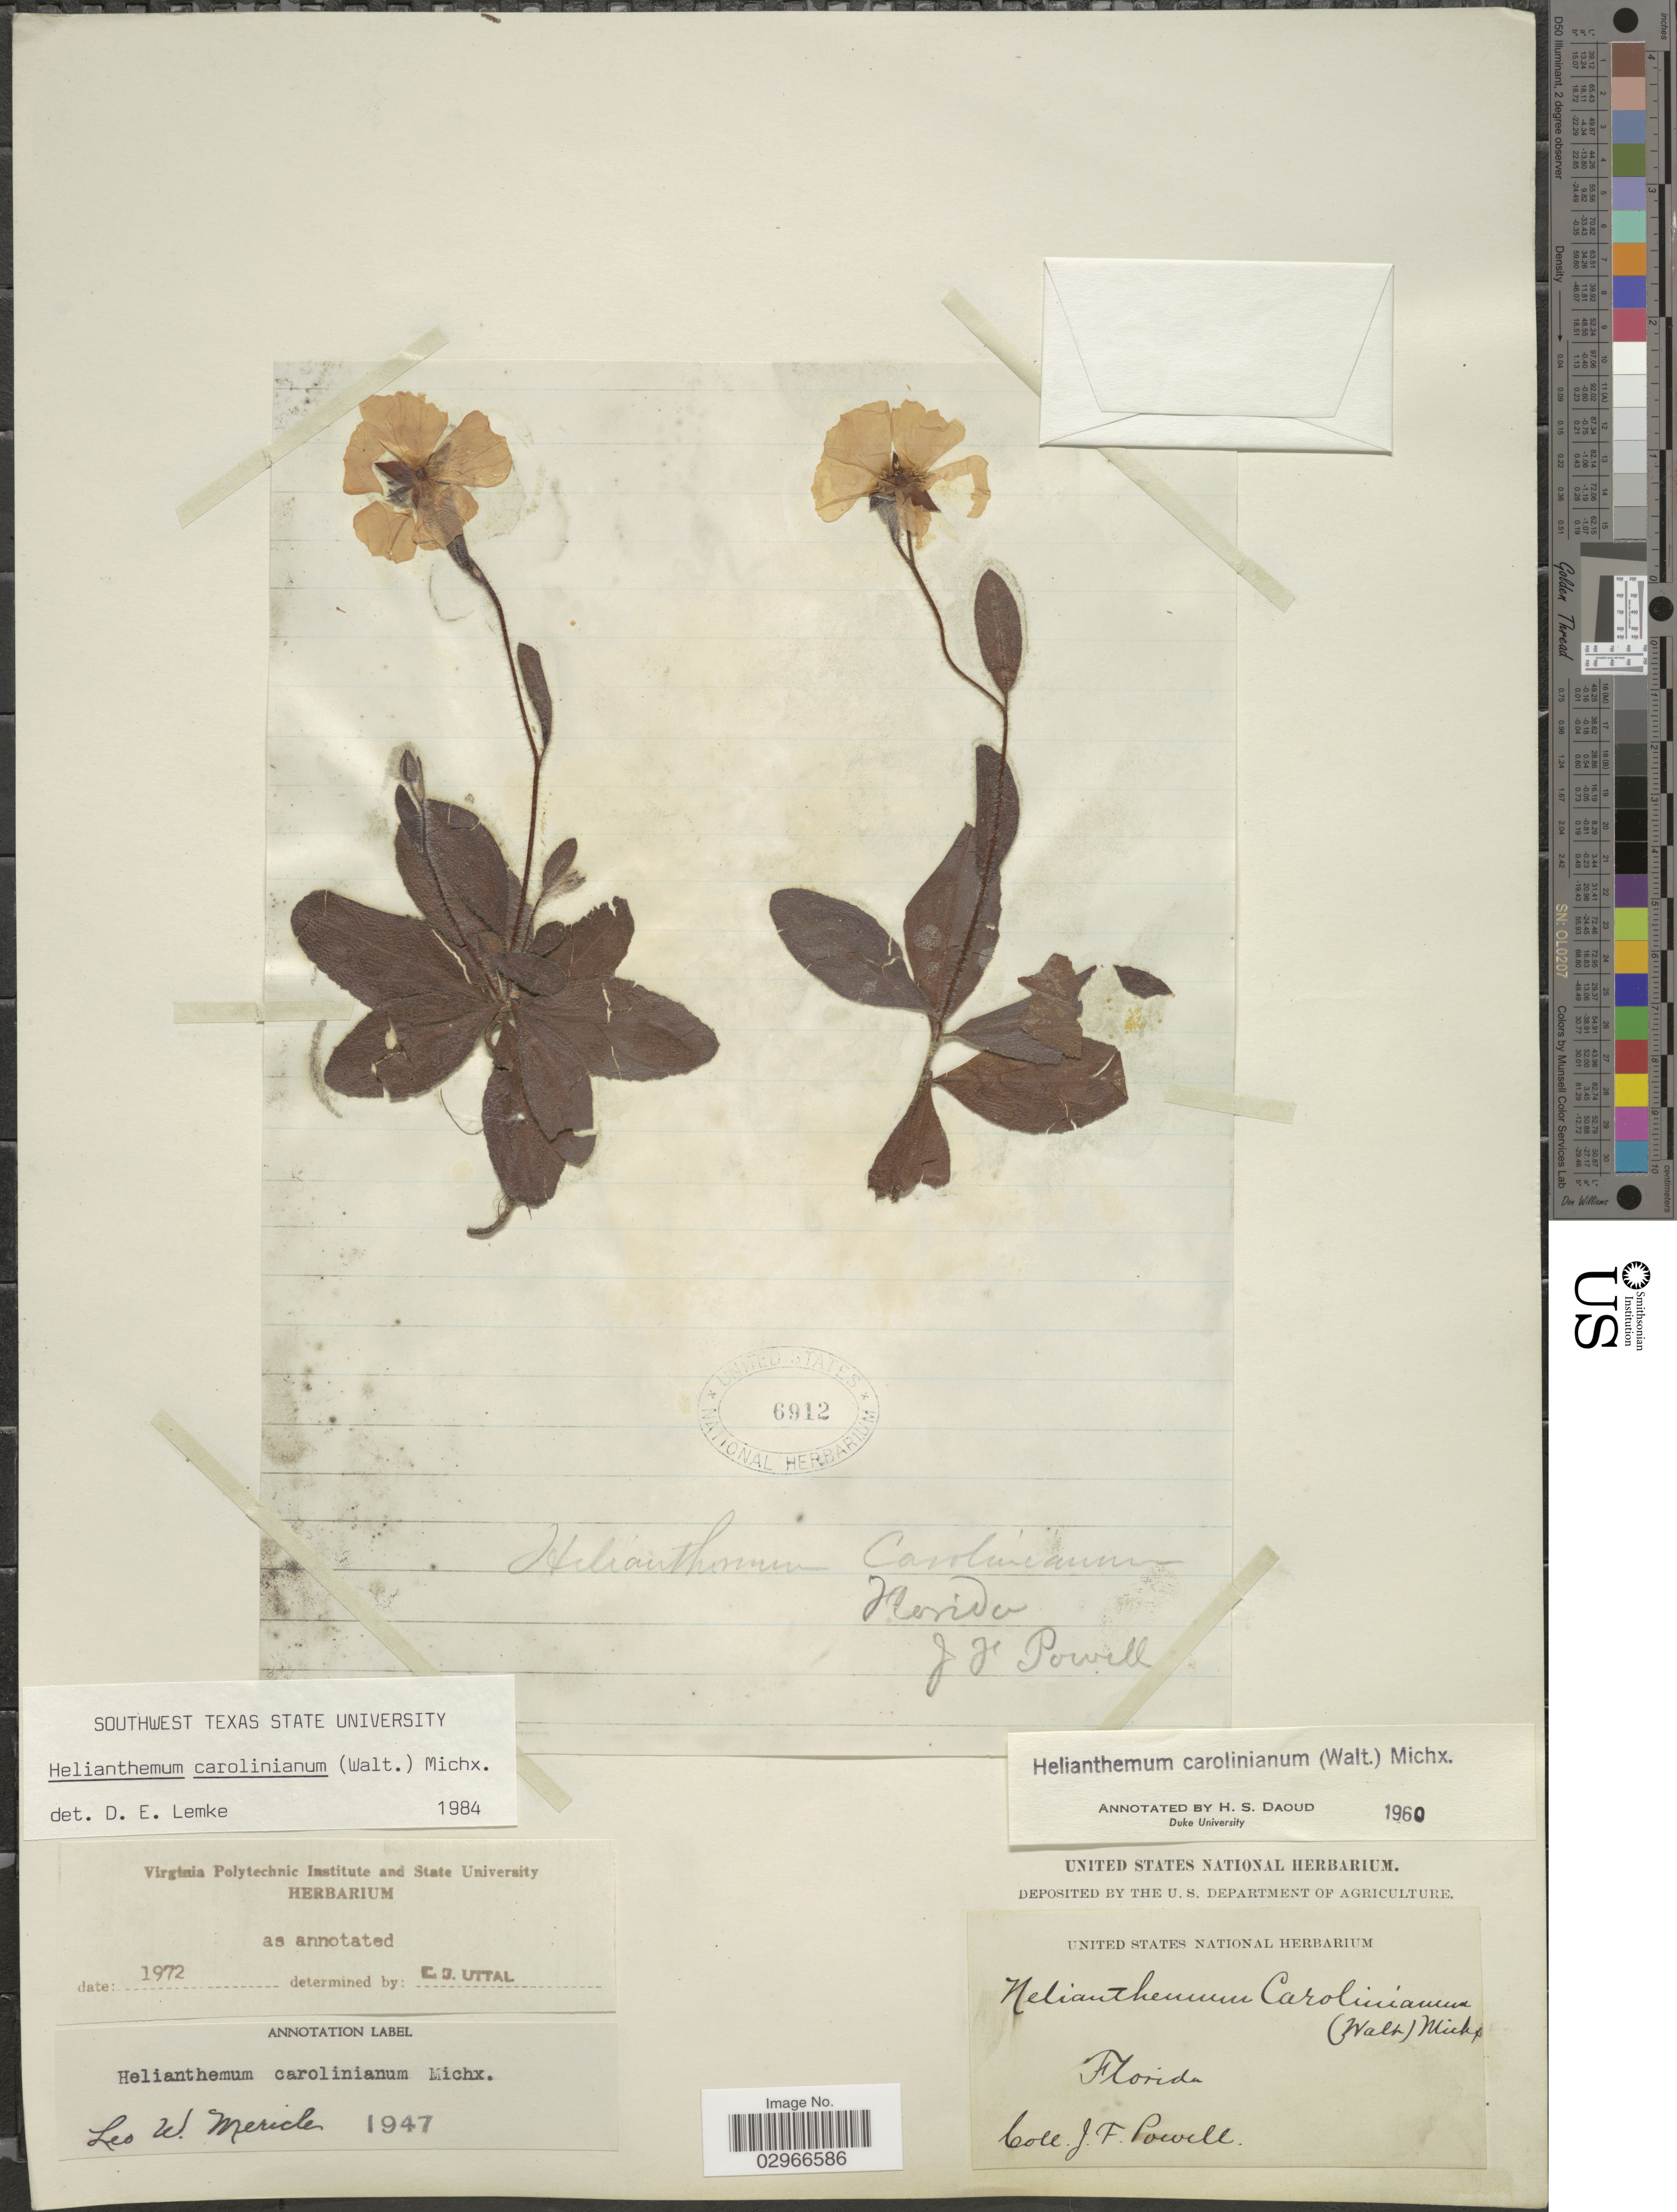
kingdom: Plantae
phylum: Tracheophyta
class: Magnoliopsida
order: Malvales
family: Cistaceae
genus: Helianthemum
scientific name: Helianthemum carolinianum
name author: (Walter) Michx.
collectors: J. Powell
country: United States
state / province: Florida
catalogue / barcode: US 6912